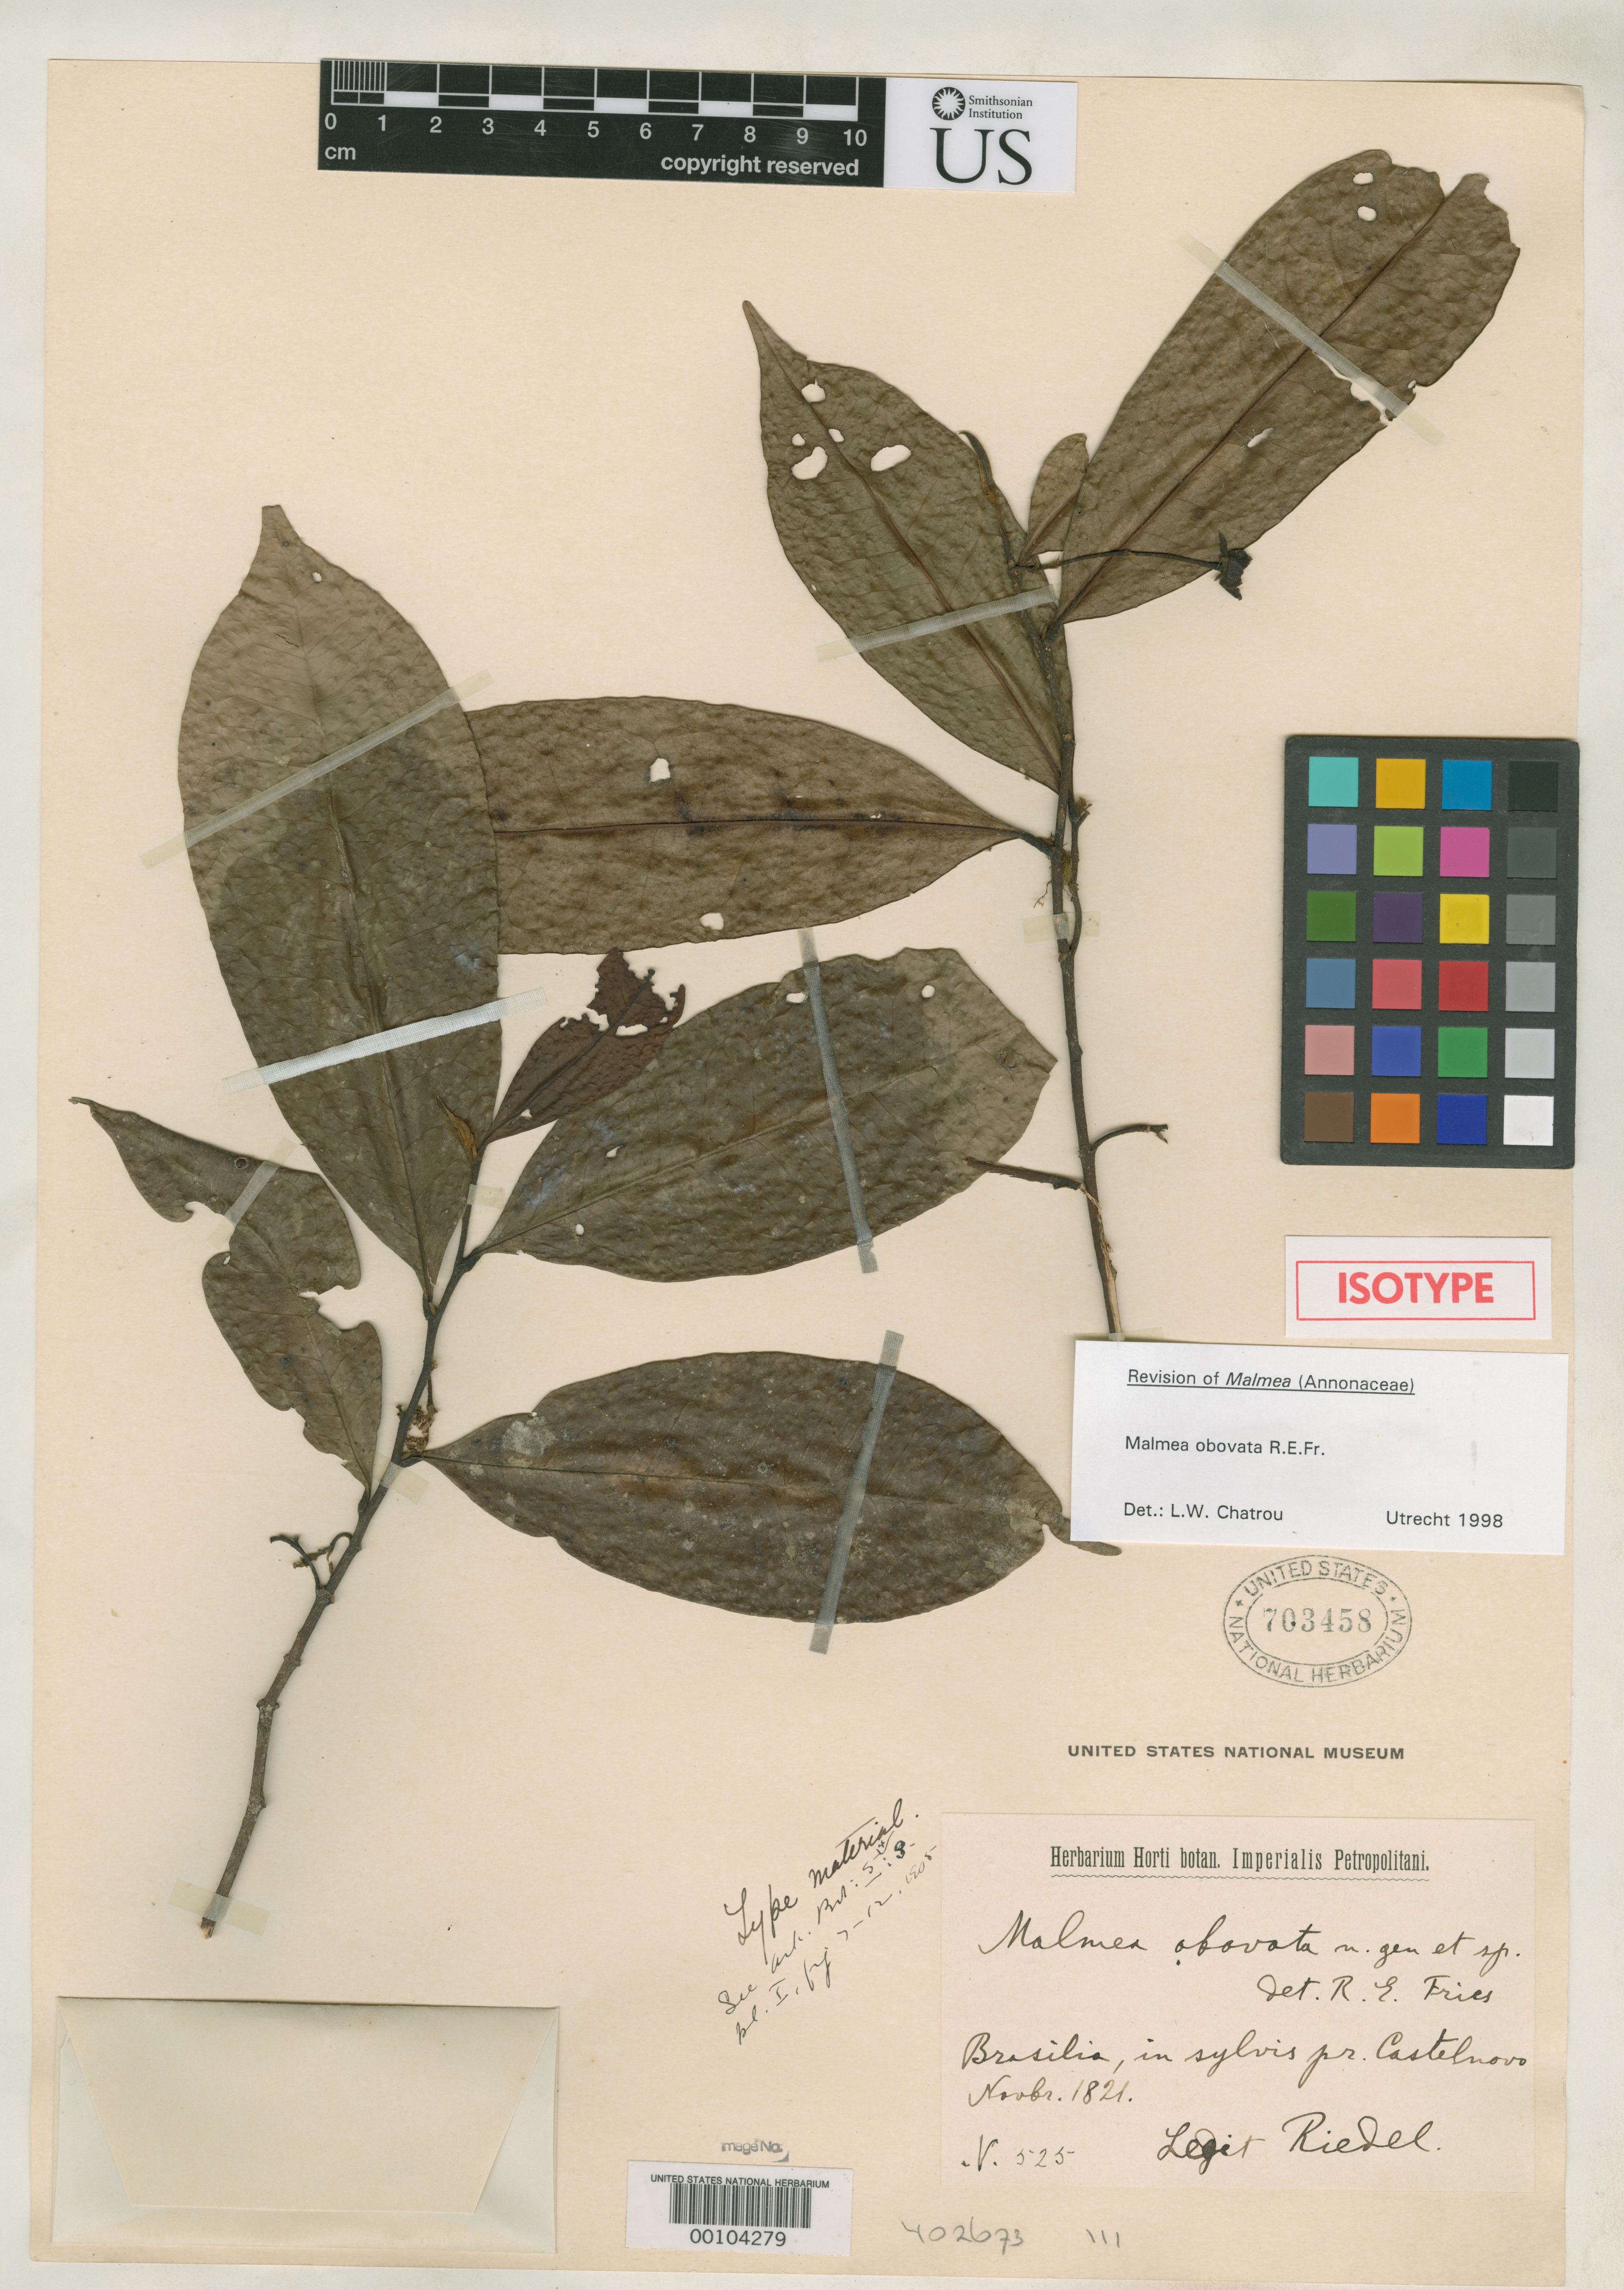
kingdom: Plantae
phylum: Tracheophyta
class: Magnoliopsida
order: Magnoliales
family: Annonaceae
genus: Malmea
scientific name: Malmea obovata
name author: R.E. Fr.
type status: Isotype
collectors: L. Riedel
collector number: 525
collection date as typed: Nov 1821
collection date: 1821-11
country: Brazil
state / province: Bahia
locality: Near Castelnovo.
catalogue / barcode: US 703458